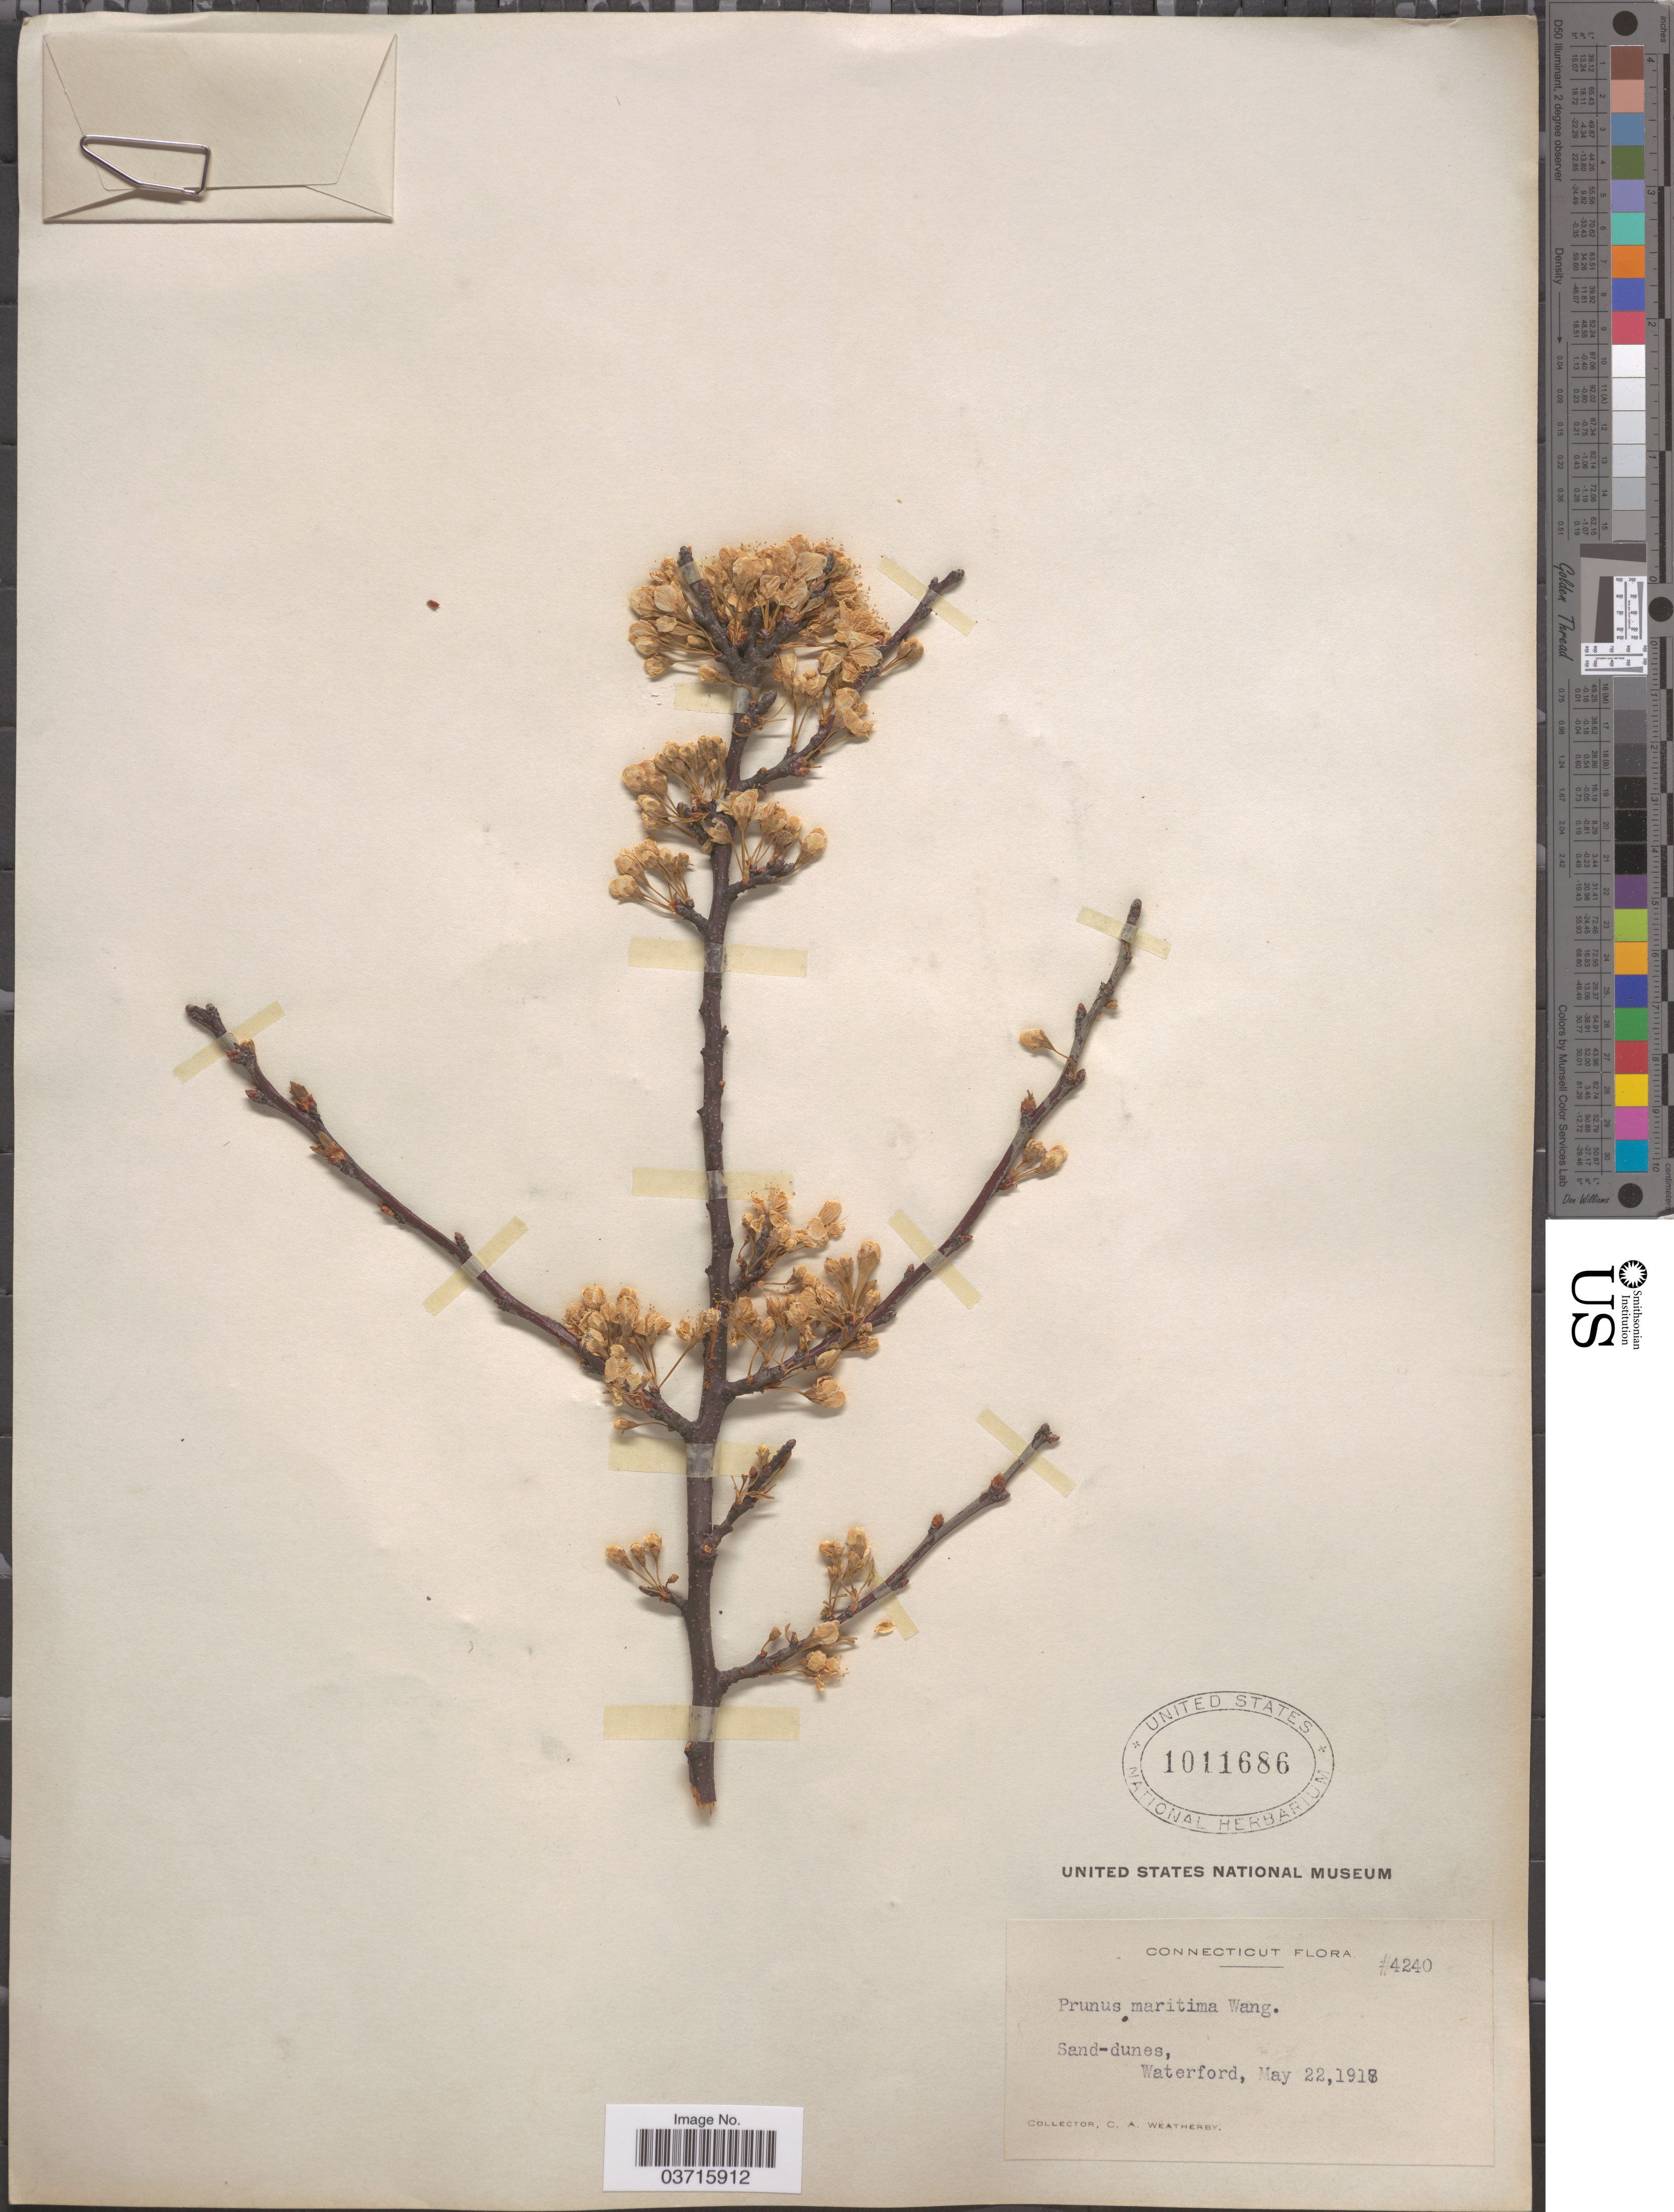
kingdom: Plantae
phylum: Tracheophyta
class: Magnoliopsida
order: Rosales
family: Rosaceae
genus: Prunus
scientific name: Prunus maritima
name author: Marshall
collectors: C. A. Weatherby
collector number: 4240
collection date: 1917-05-22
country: United States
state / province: Connecticut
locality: Sand-dunes, Waterford.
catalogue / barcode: US 1011686